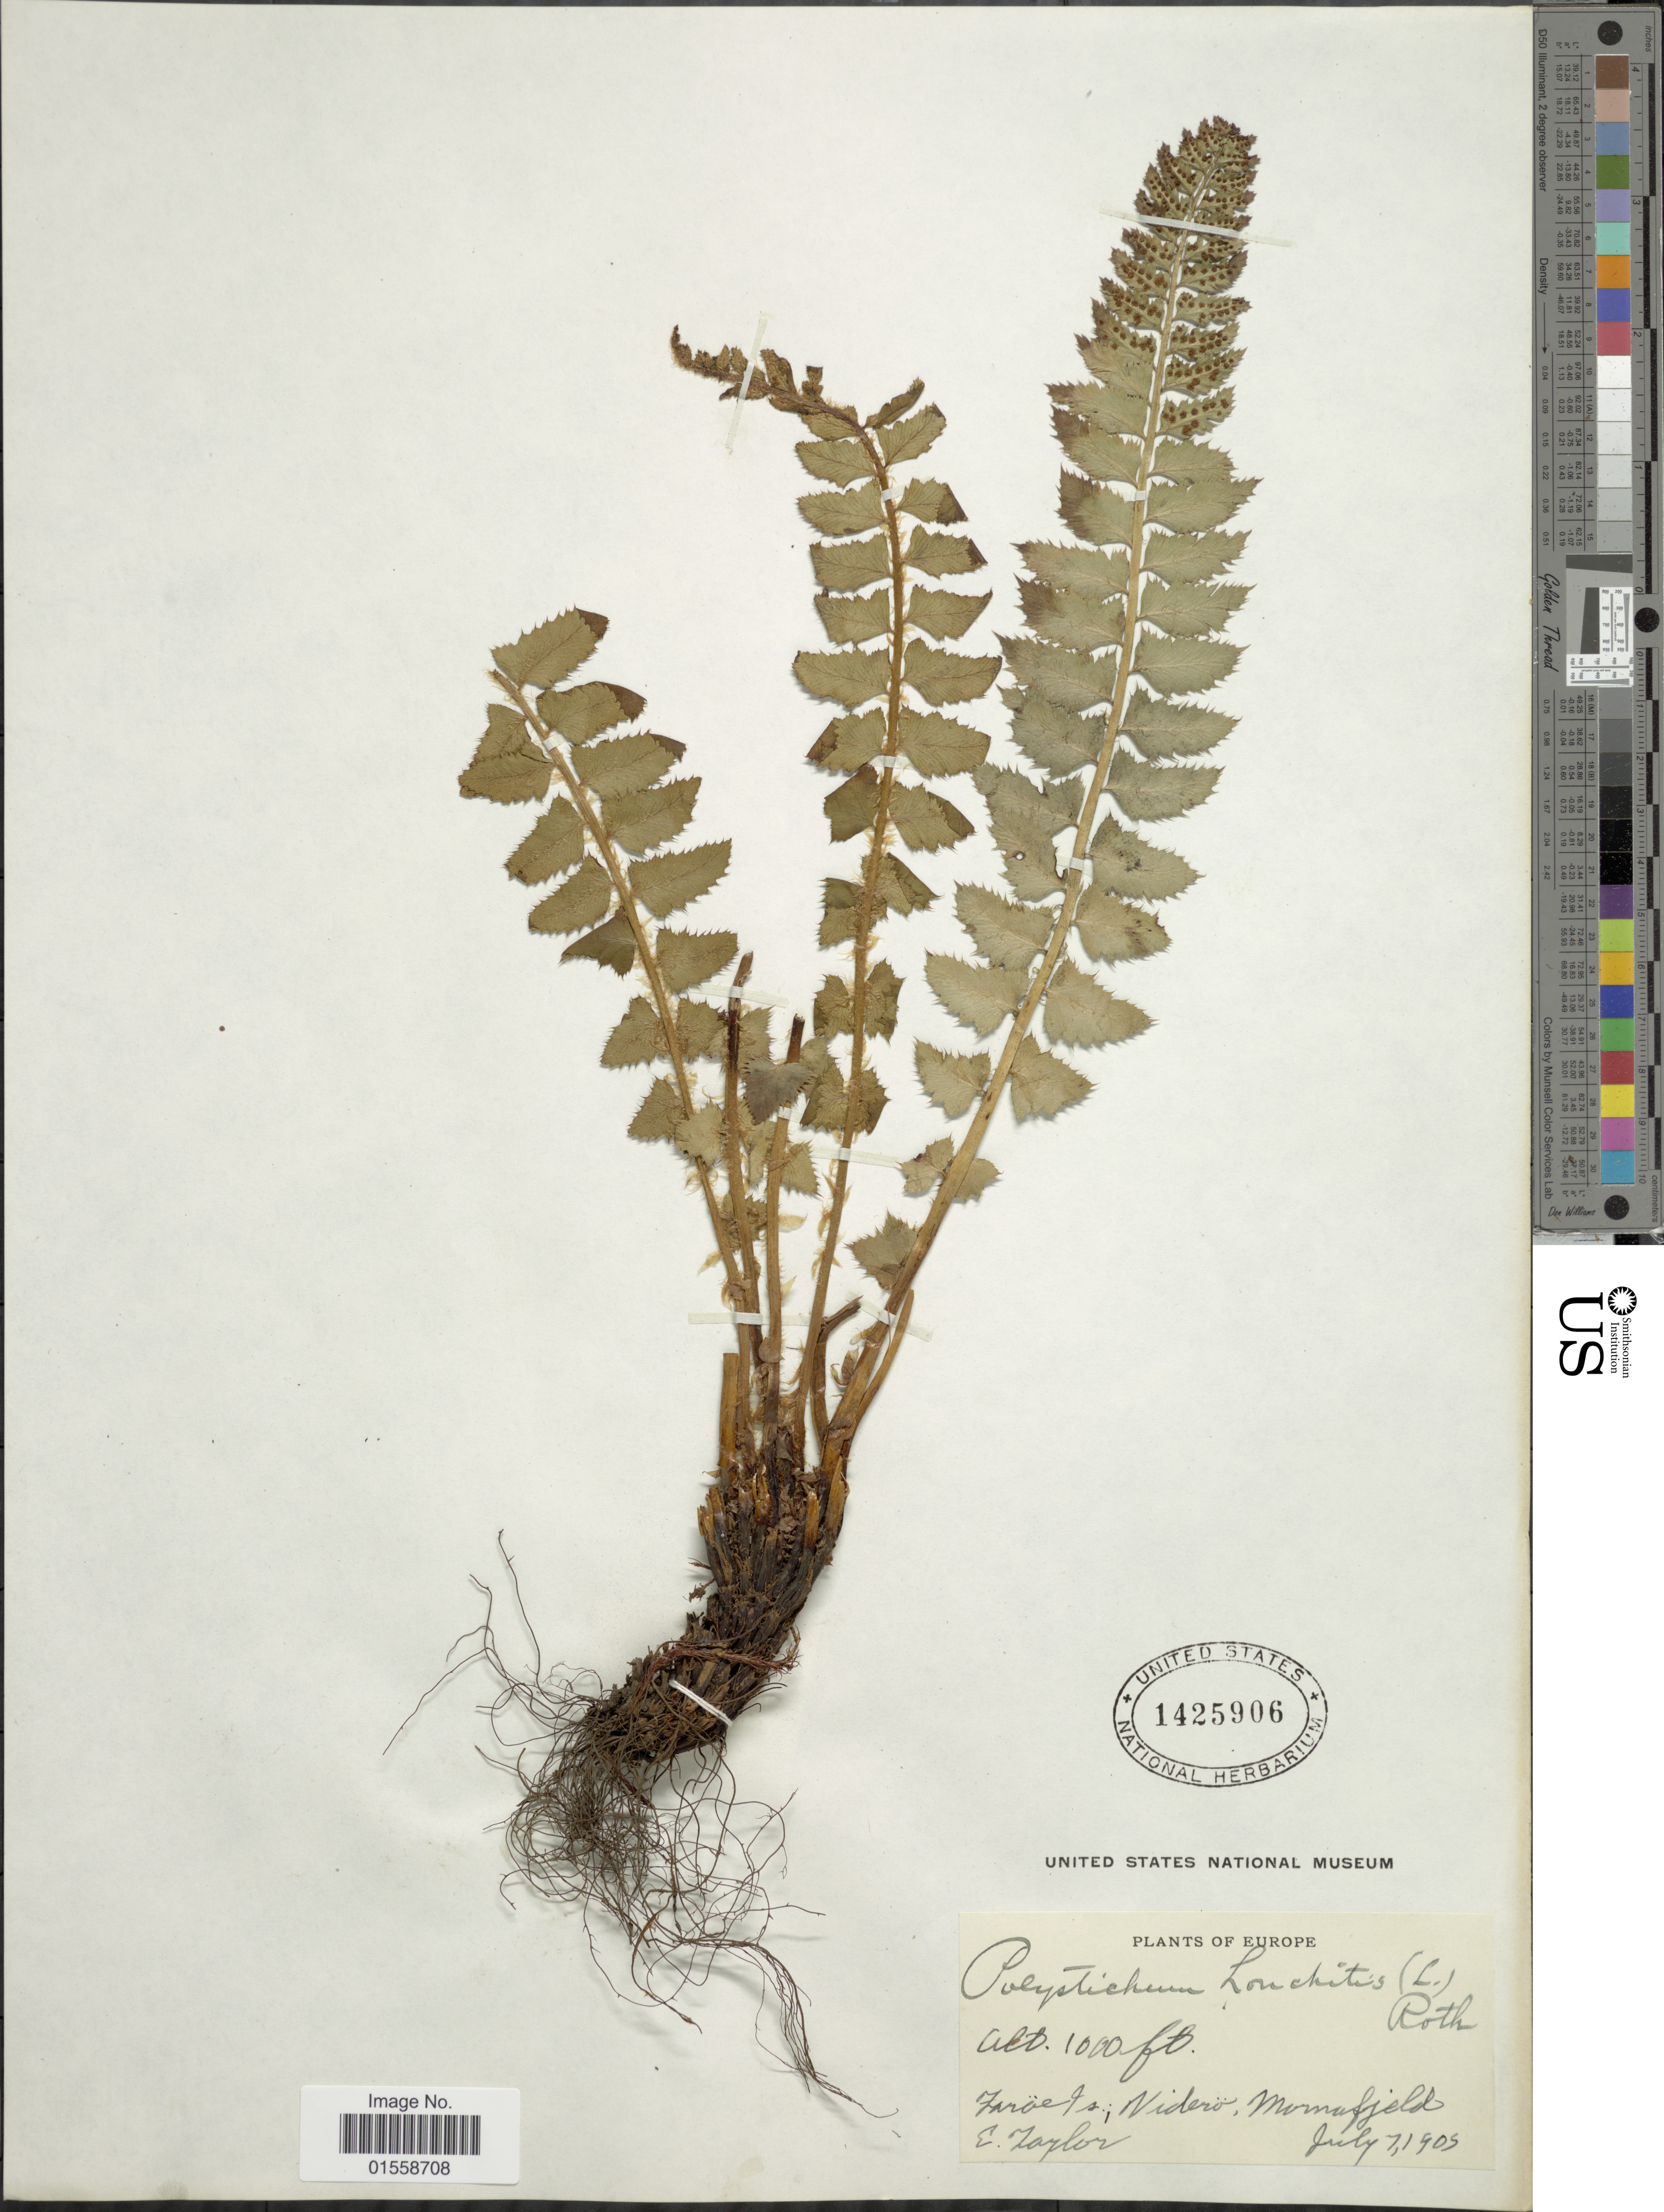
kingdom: Plantae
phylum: Tracheophyta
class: Polypodiopsida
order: Polypodiales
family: Dryopteridaceae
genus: Polystichum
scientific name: Polystichum lonchitis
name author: (Roth) L.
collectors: E. Taylor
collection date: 1905-07-07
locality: Europe, Zaroefs: Videro, Mornafjeld.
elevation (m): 305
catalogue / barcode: US 1425906-2